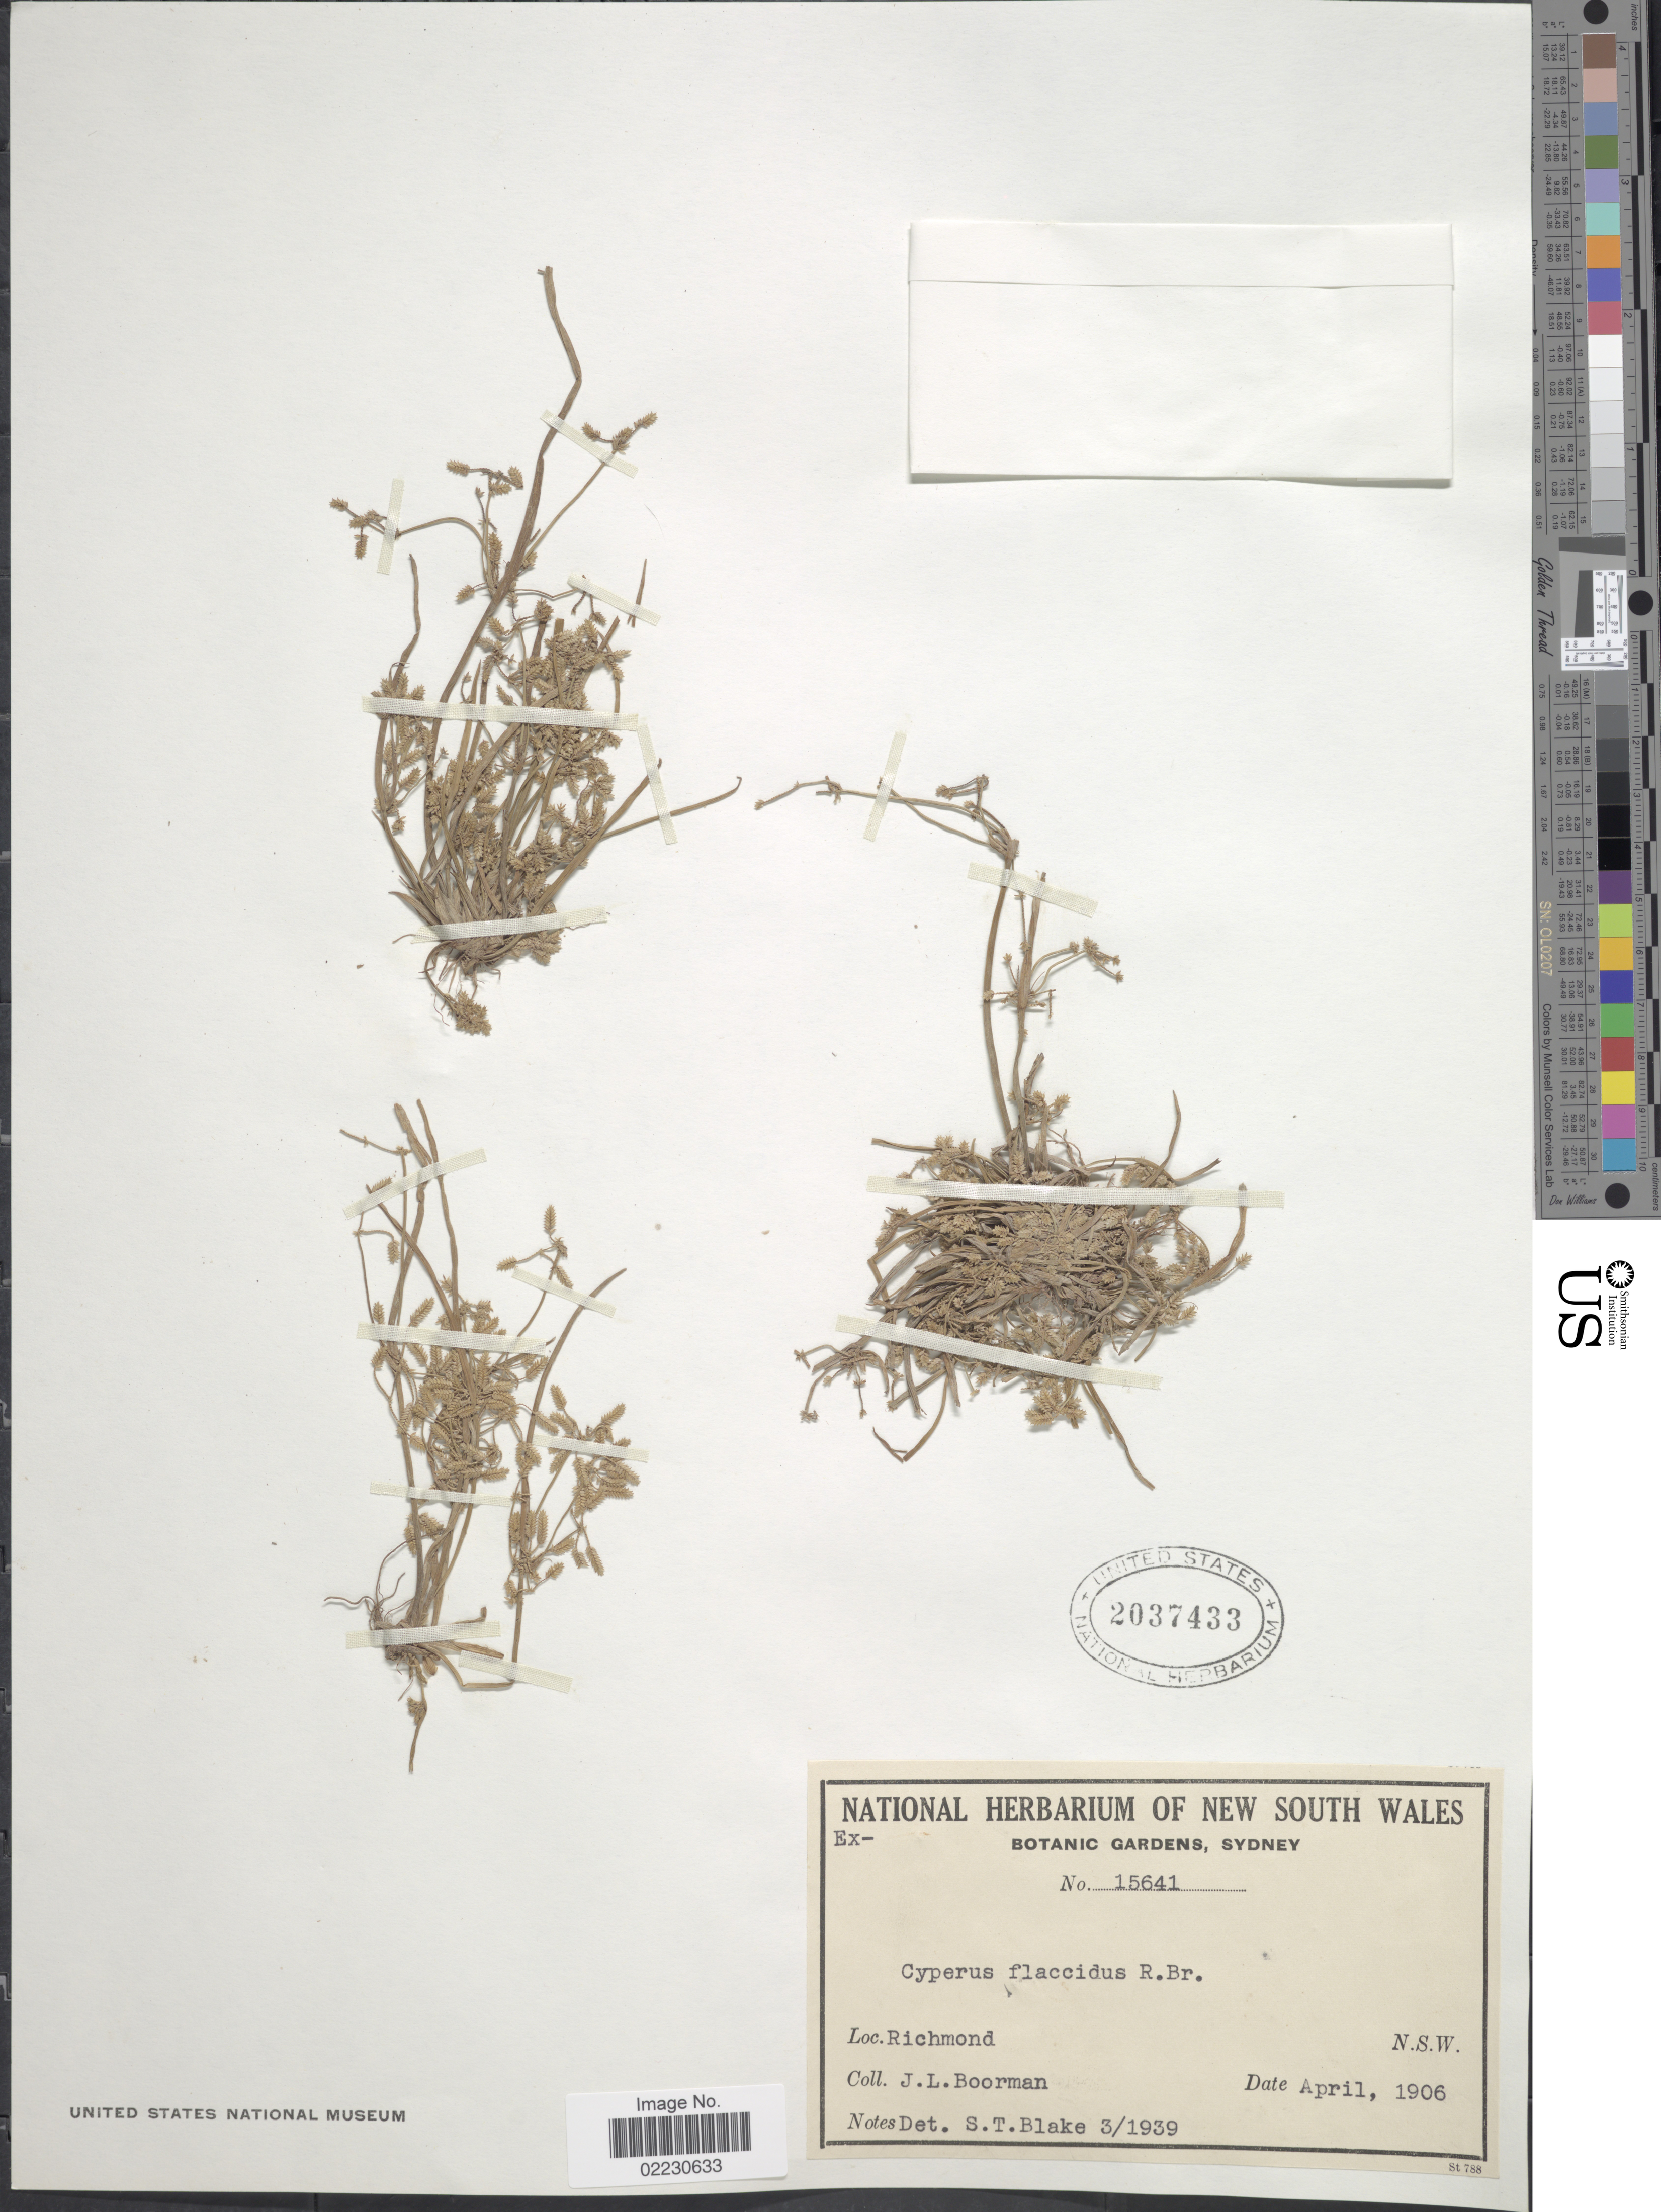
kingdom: Plantae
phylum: Tracheophyta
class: Liliopsida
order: Poales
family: Cyperaceae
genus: Cyperus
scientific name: Cyperus flaccidus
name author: R. Br.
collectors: J. Boorman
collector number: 15641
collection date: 1906-04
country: Australia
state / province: New South Wales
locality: Richmond. N.S.W.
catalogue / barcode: US 2037433